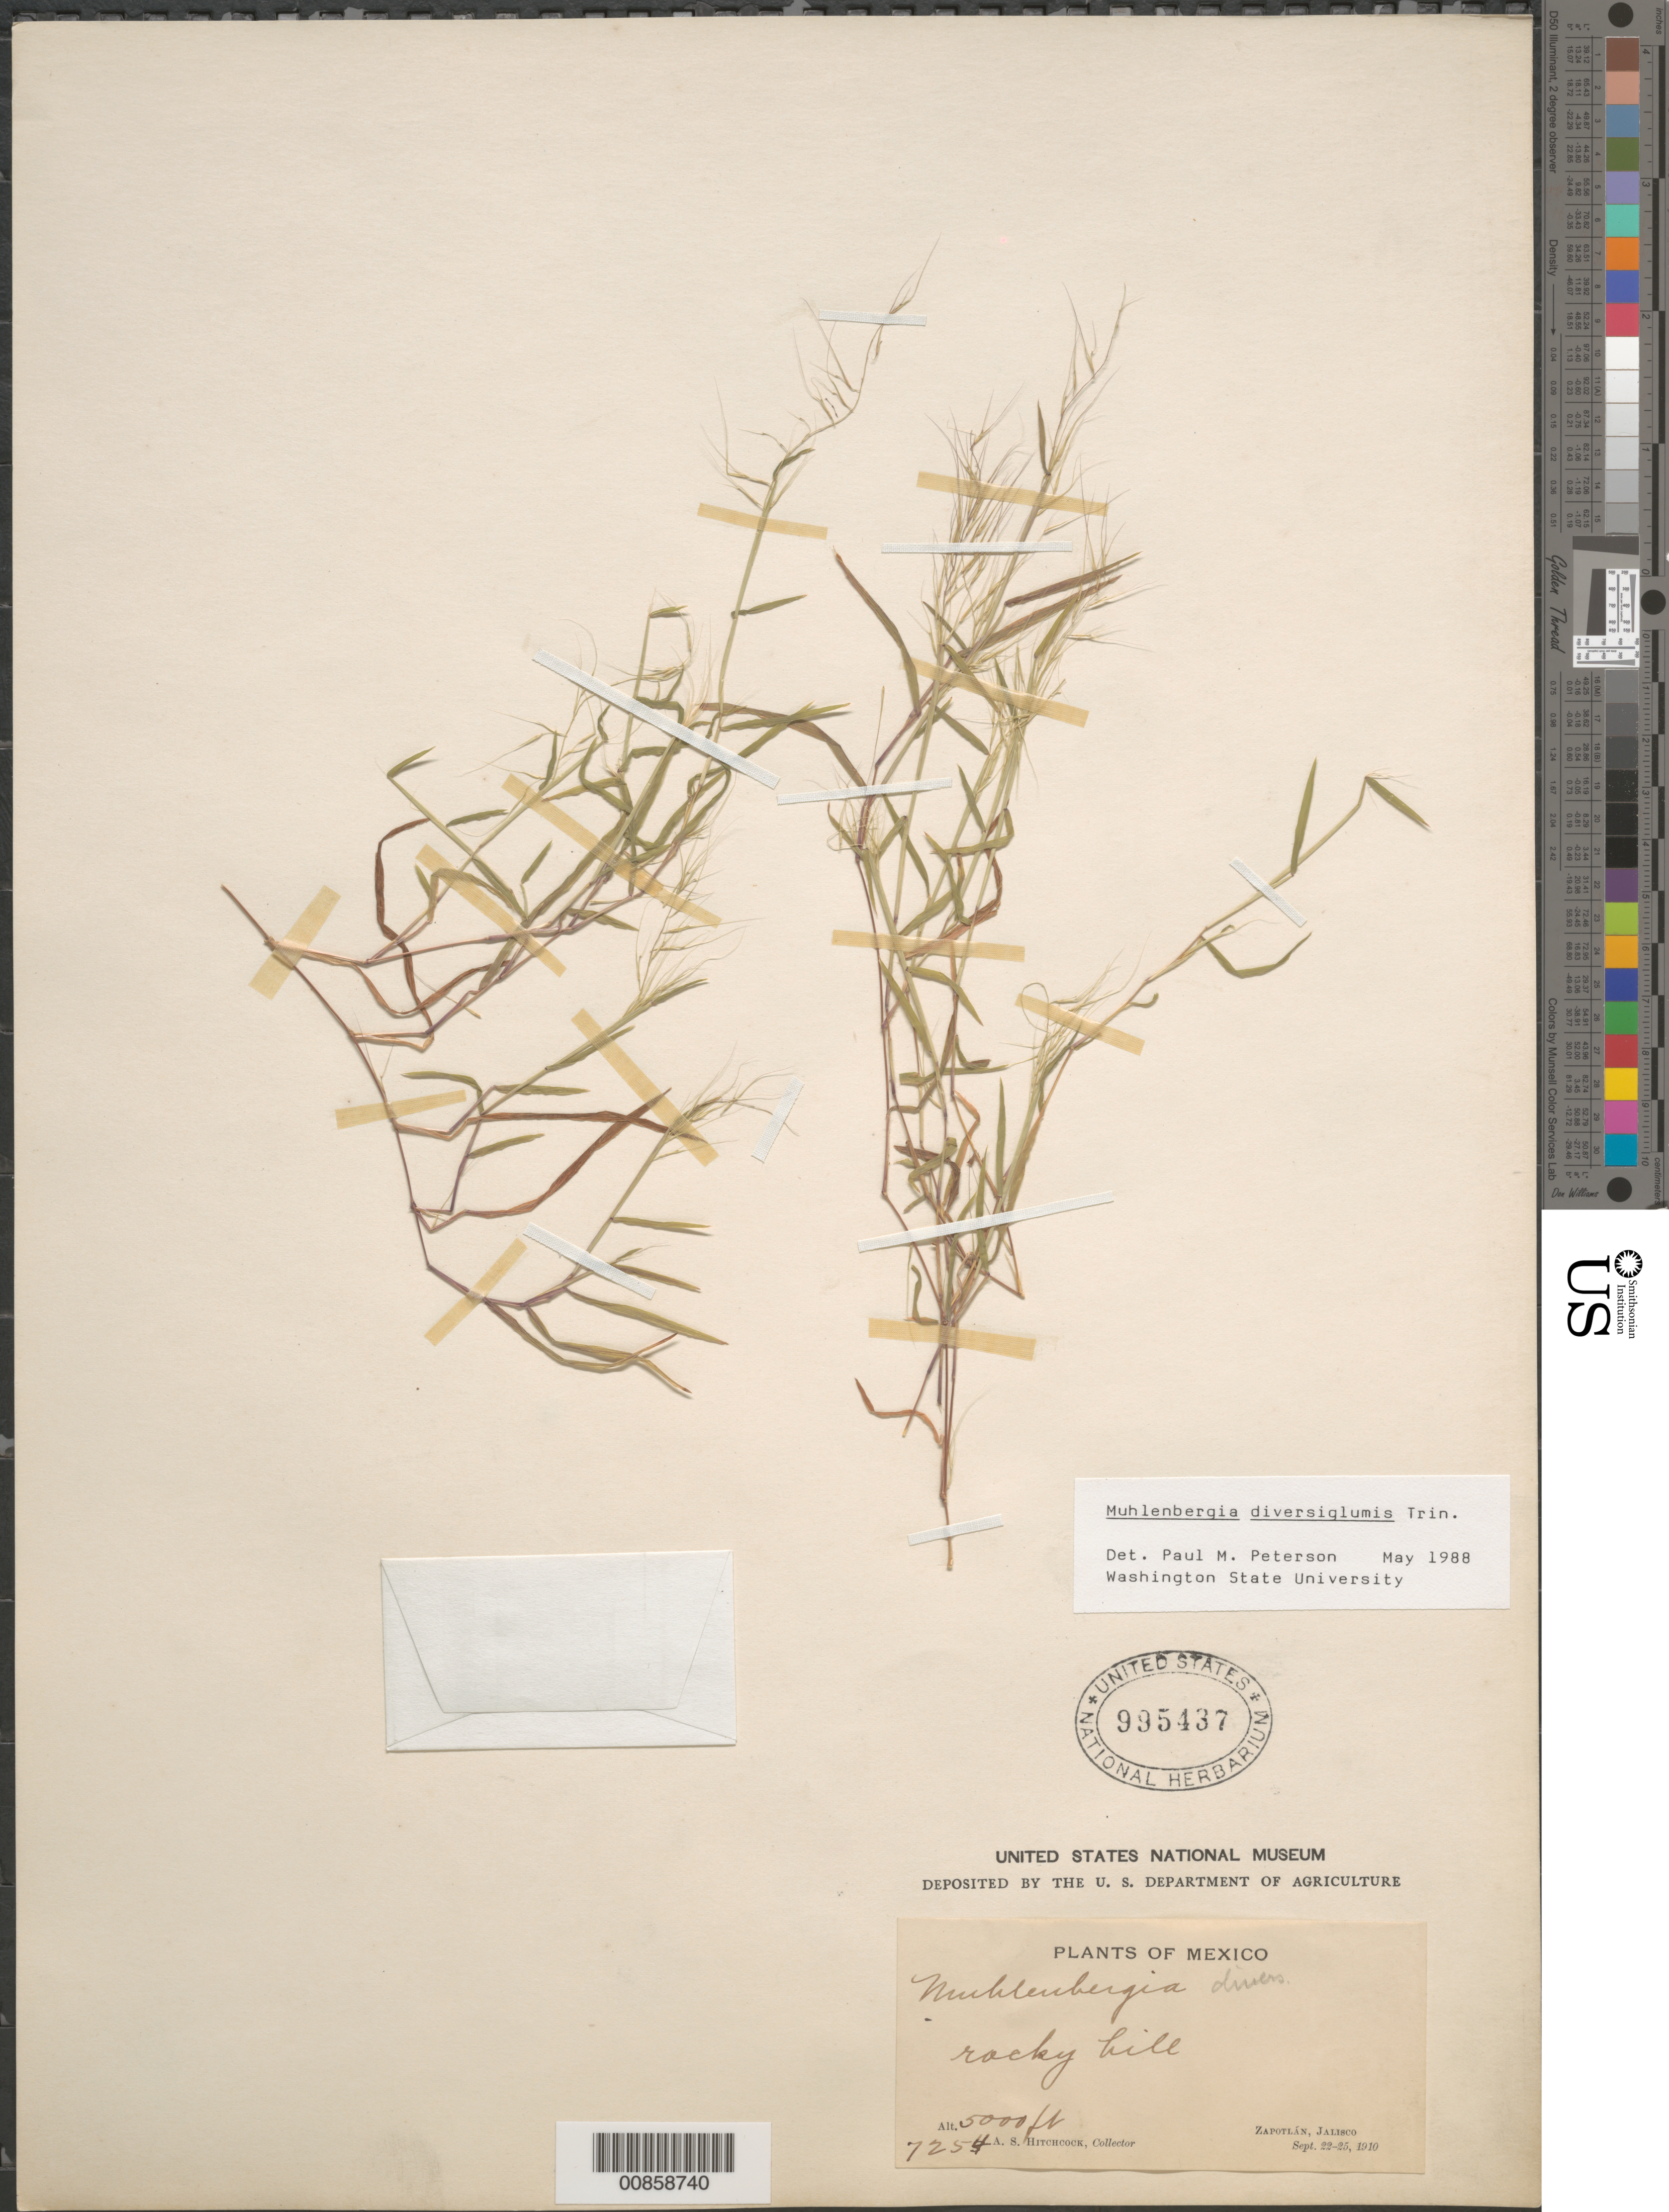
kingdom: Plantae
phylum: Tracheophyta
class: Liliopsida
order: Poales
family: Poaceae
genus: Muhlenbergia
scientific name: Muhlenbergia diversiglumis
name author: Trin.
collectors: A. S. Hitchcock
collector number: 7254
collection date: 1910-09-22/1910-09-25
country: Mexico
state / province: Jalisco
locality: Rocky hill. Zapotlán.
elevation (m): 1524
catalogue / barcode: US 995437